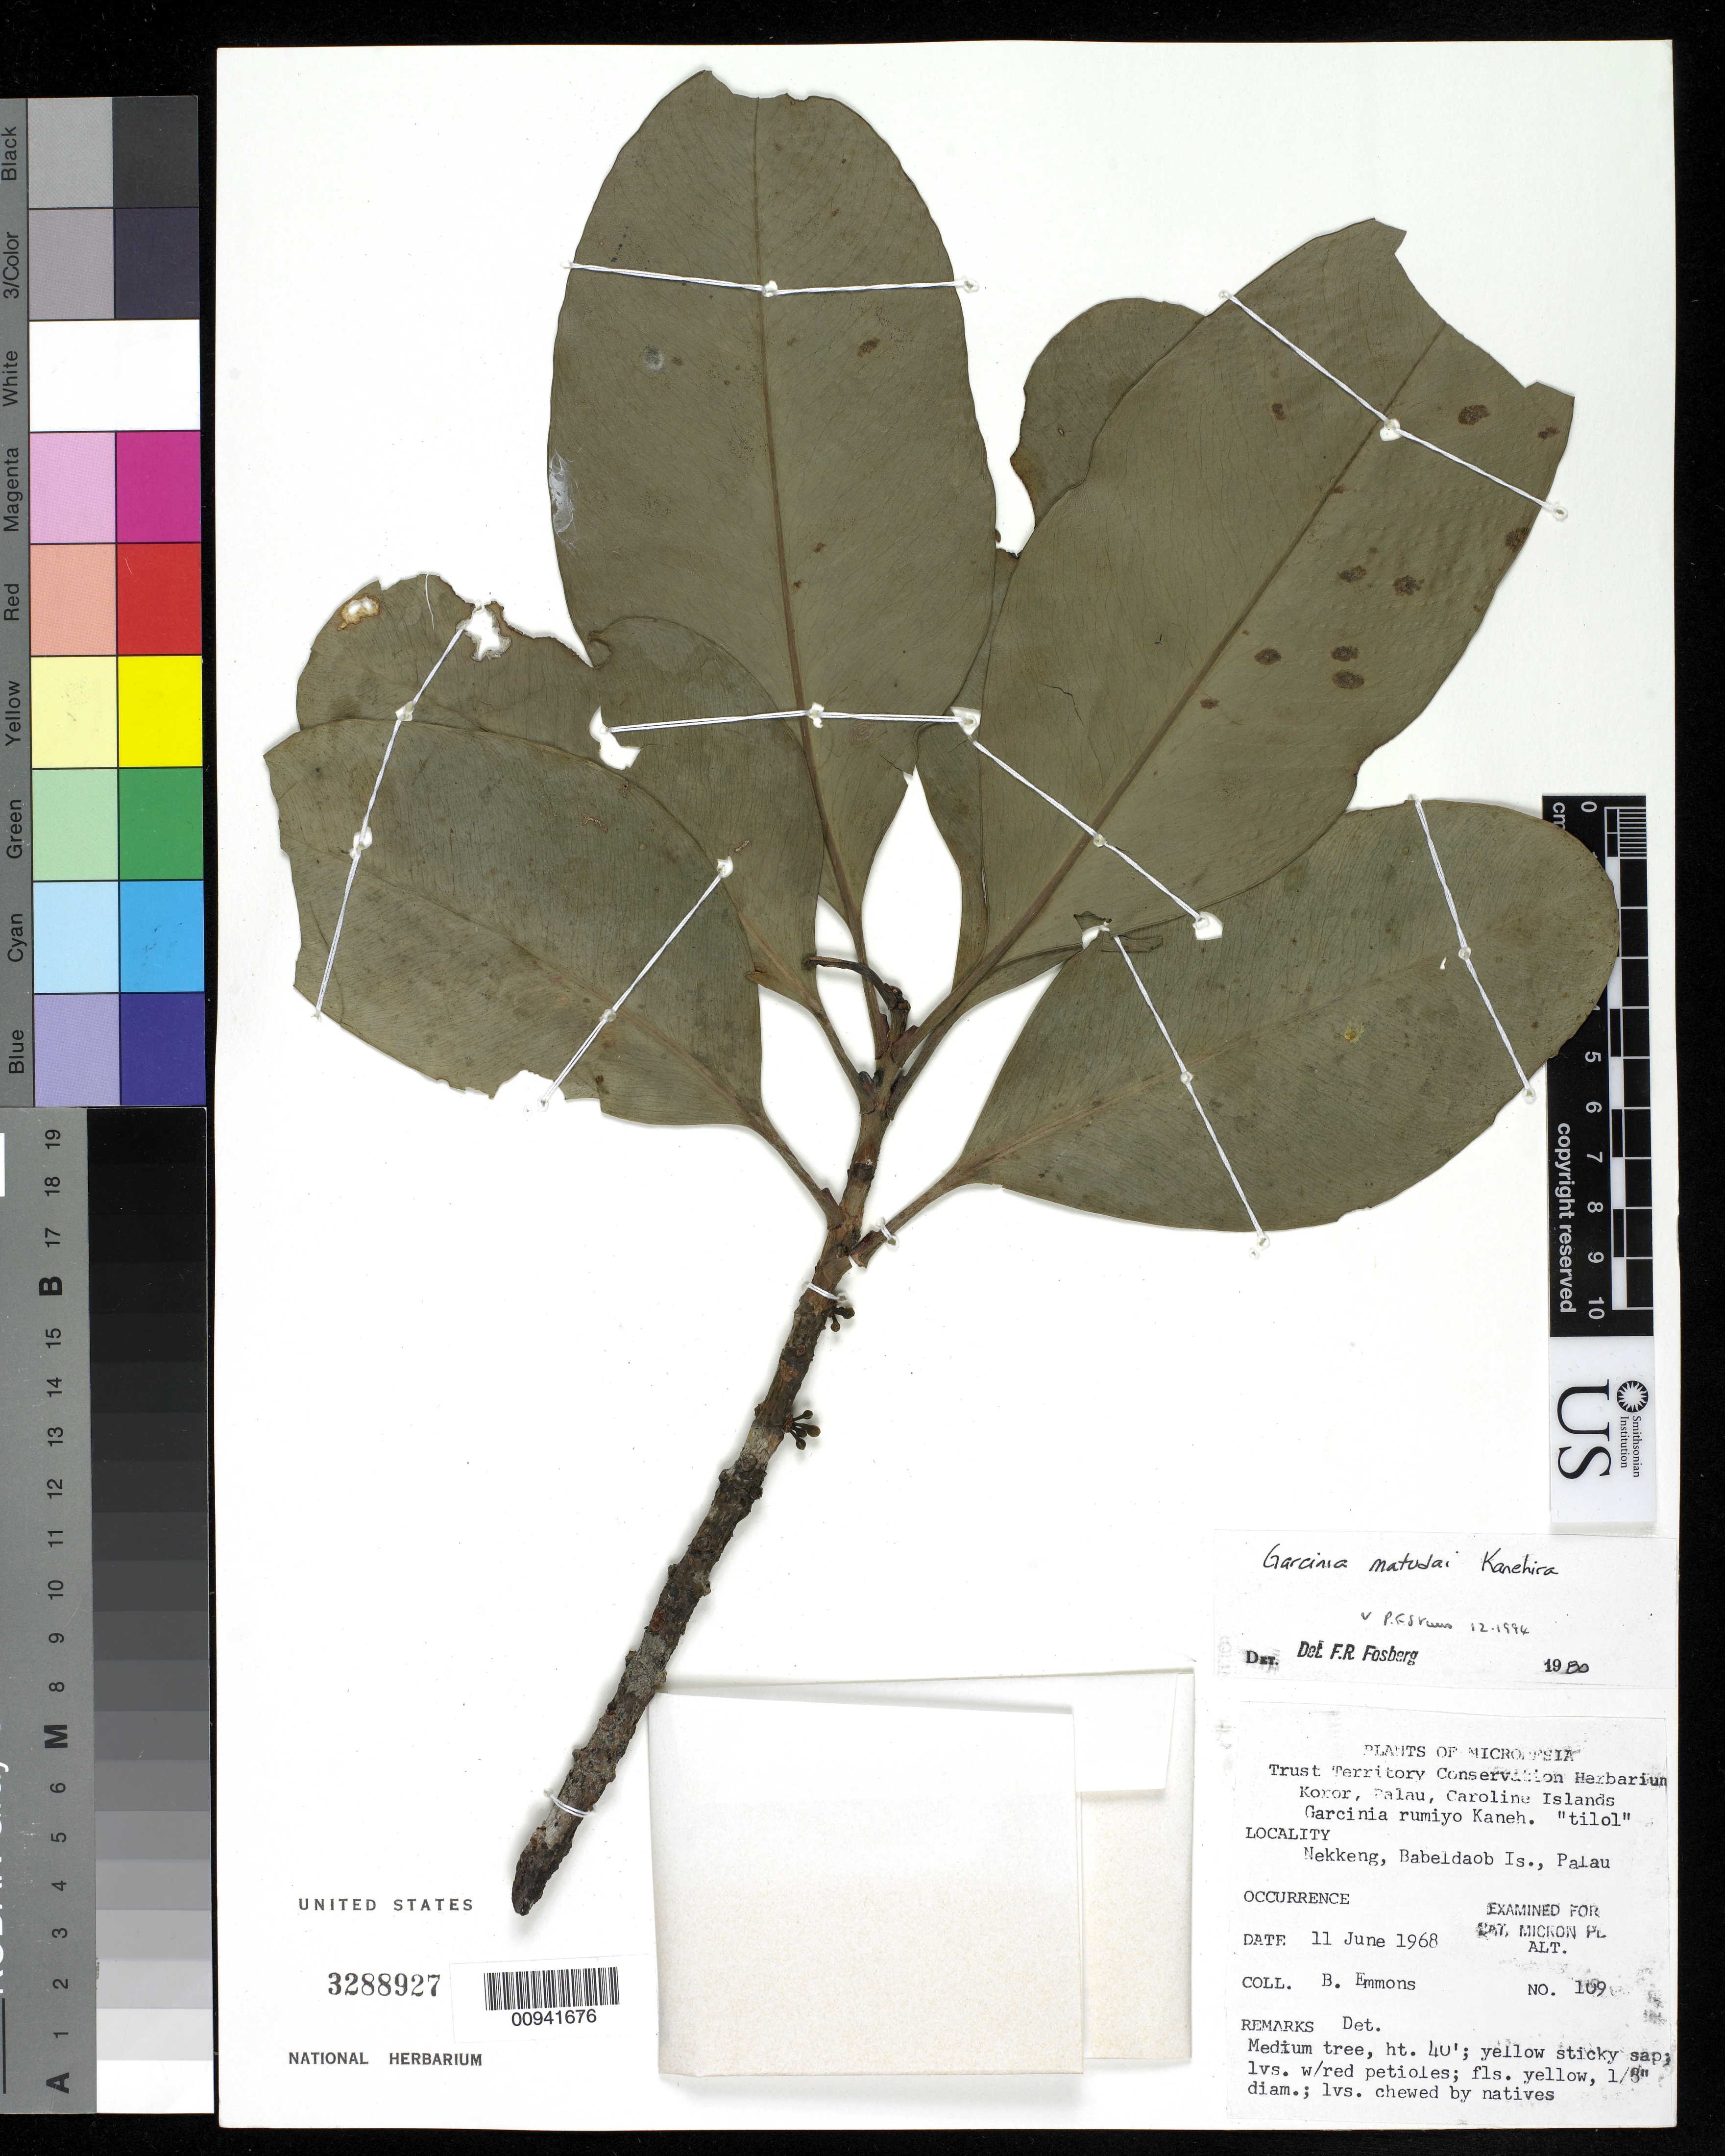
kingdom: Plantae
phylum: Tracheophyta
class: Magnoliopsida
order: Malpighiales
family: Clusiaceae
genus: Garcinia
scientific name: Garcinia matsudai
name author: Kaneh.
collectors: B. Emmons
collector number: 109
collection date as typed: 11 Jun 1968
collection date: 1968-06-11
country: Palau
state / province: Aimeliik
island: Babeldaob [Babelthuap]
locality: Nekkeng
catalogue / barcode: US 3288927